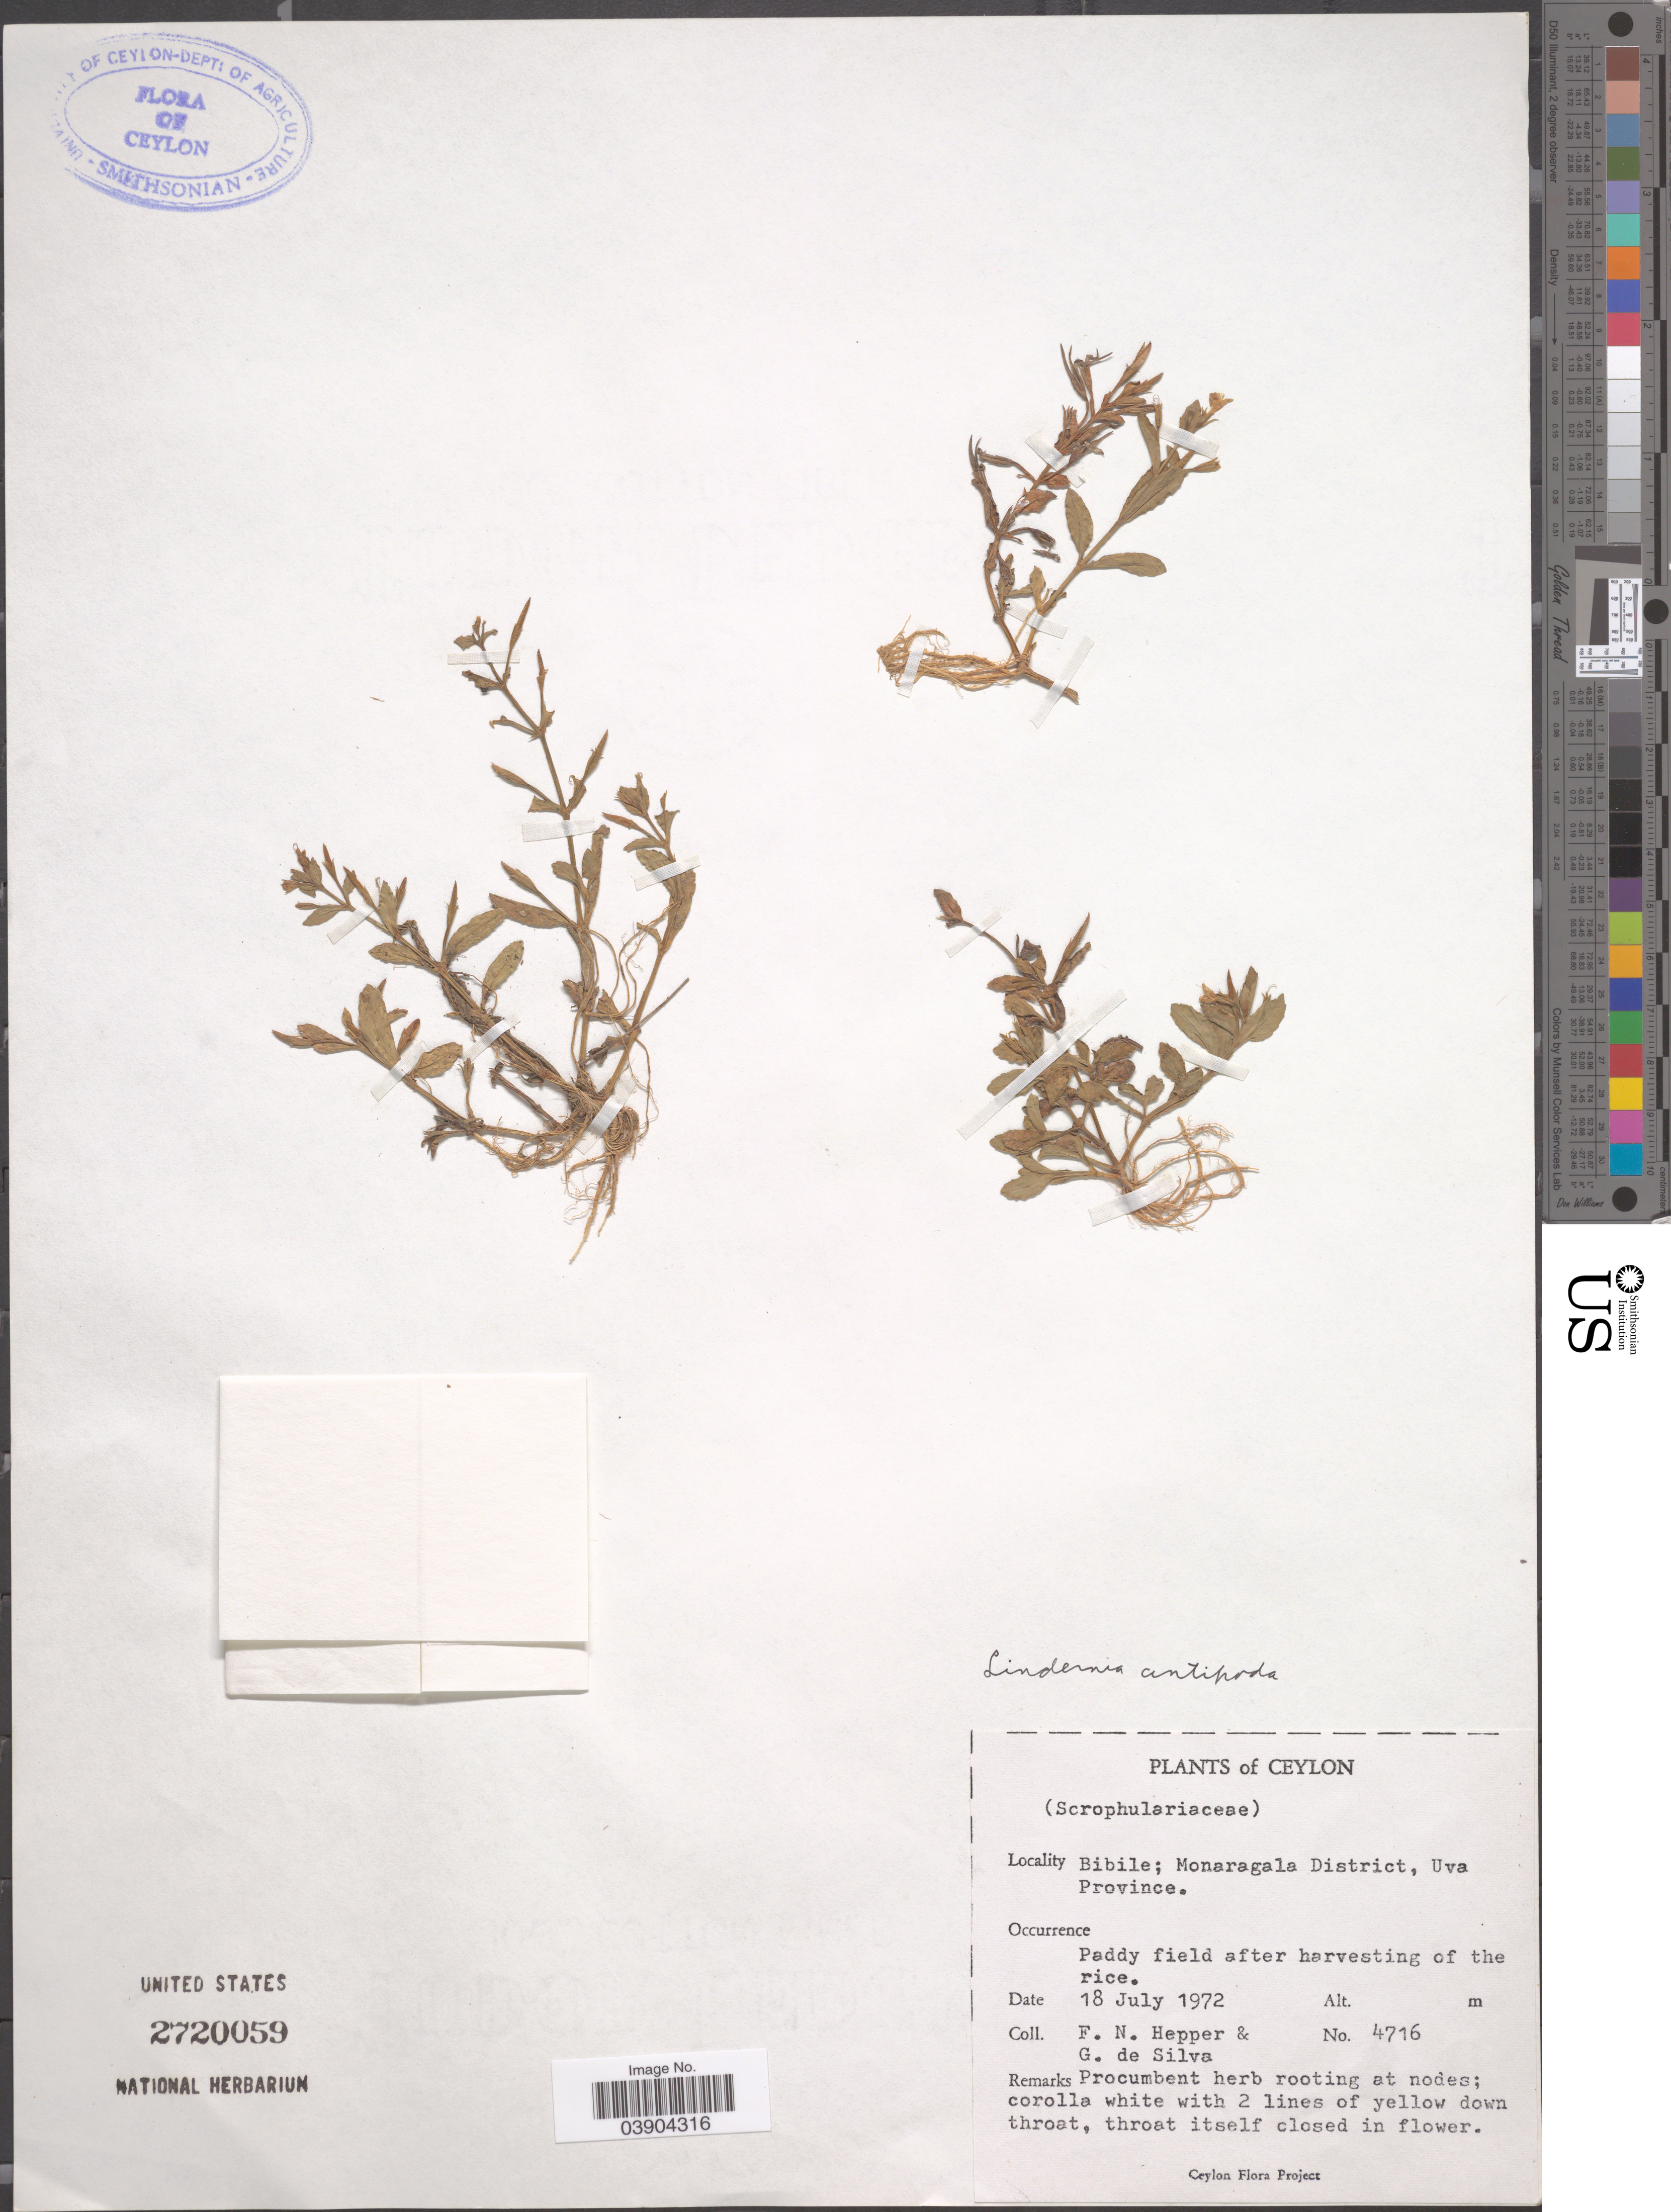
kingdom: Plantae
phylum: Tracheophyta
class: Magnoliopsida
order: Lamiales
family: Linderniaceae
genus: Lindernia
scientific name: Lindernia antipoda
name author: (L.) Alston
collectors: F. Hepper & G. De Silva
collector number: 4716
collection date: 1972-07-18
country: Sri Lanka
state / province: Uva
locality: Ceylon. Bibile; Monaragala District.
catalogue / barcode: US 2720059